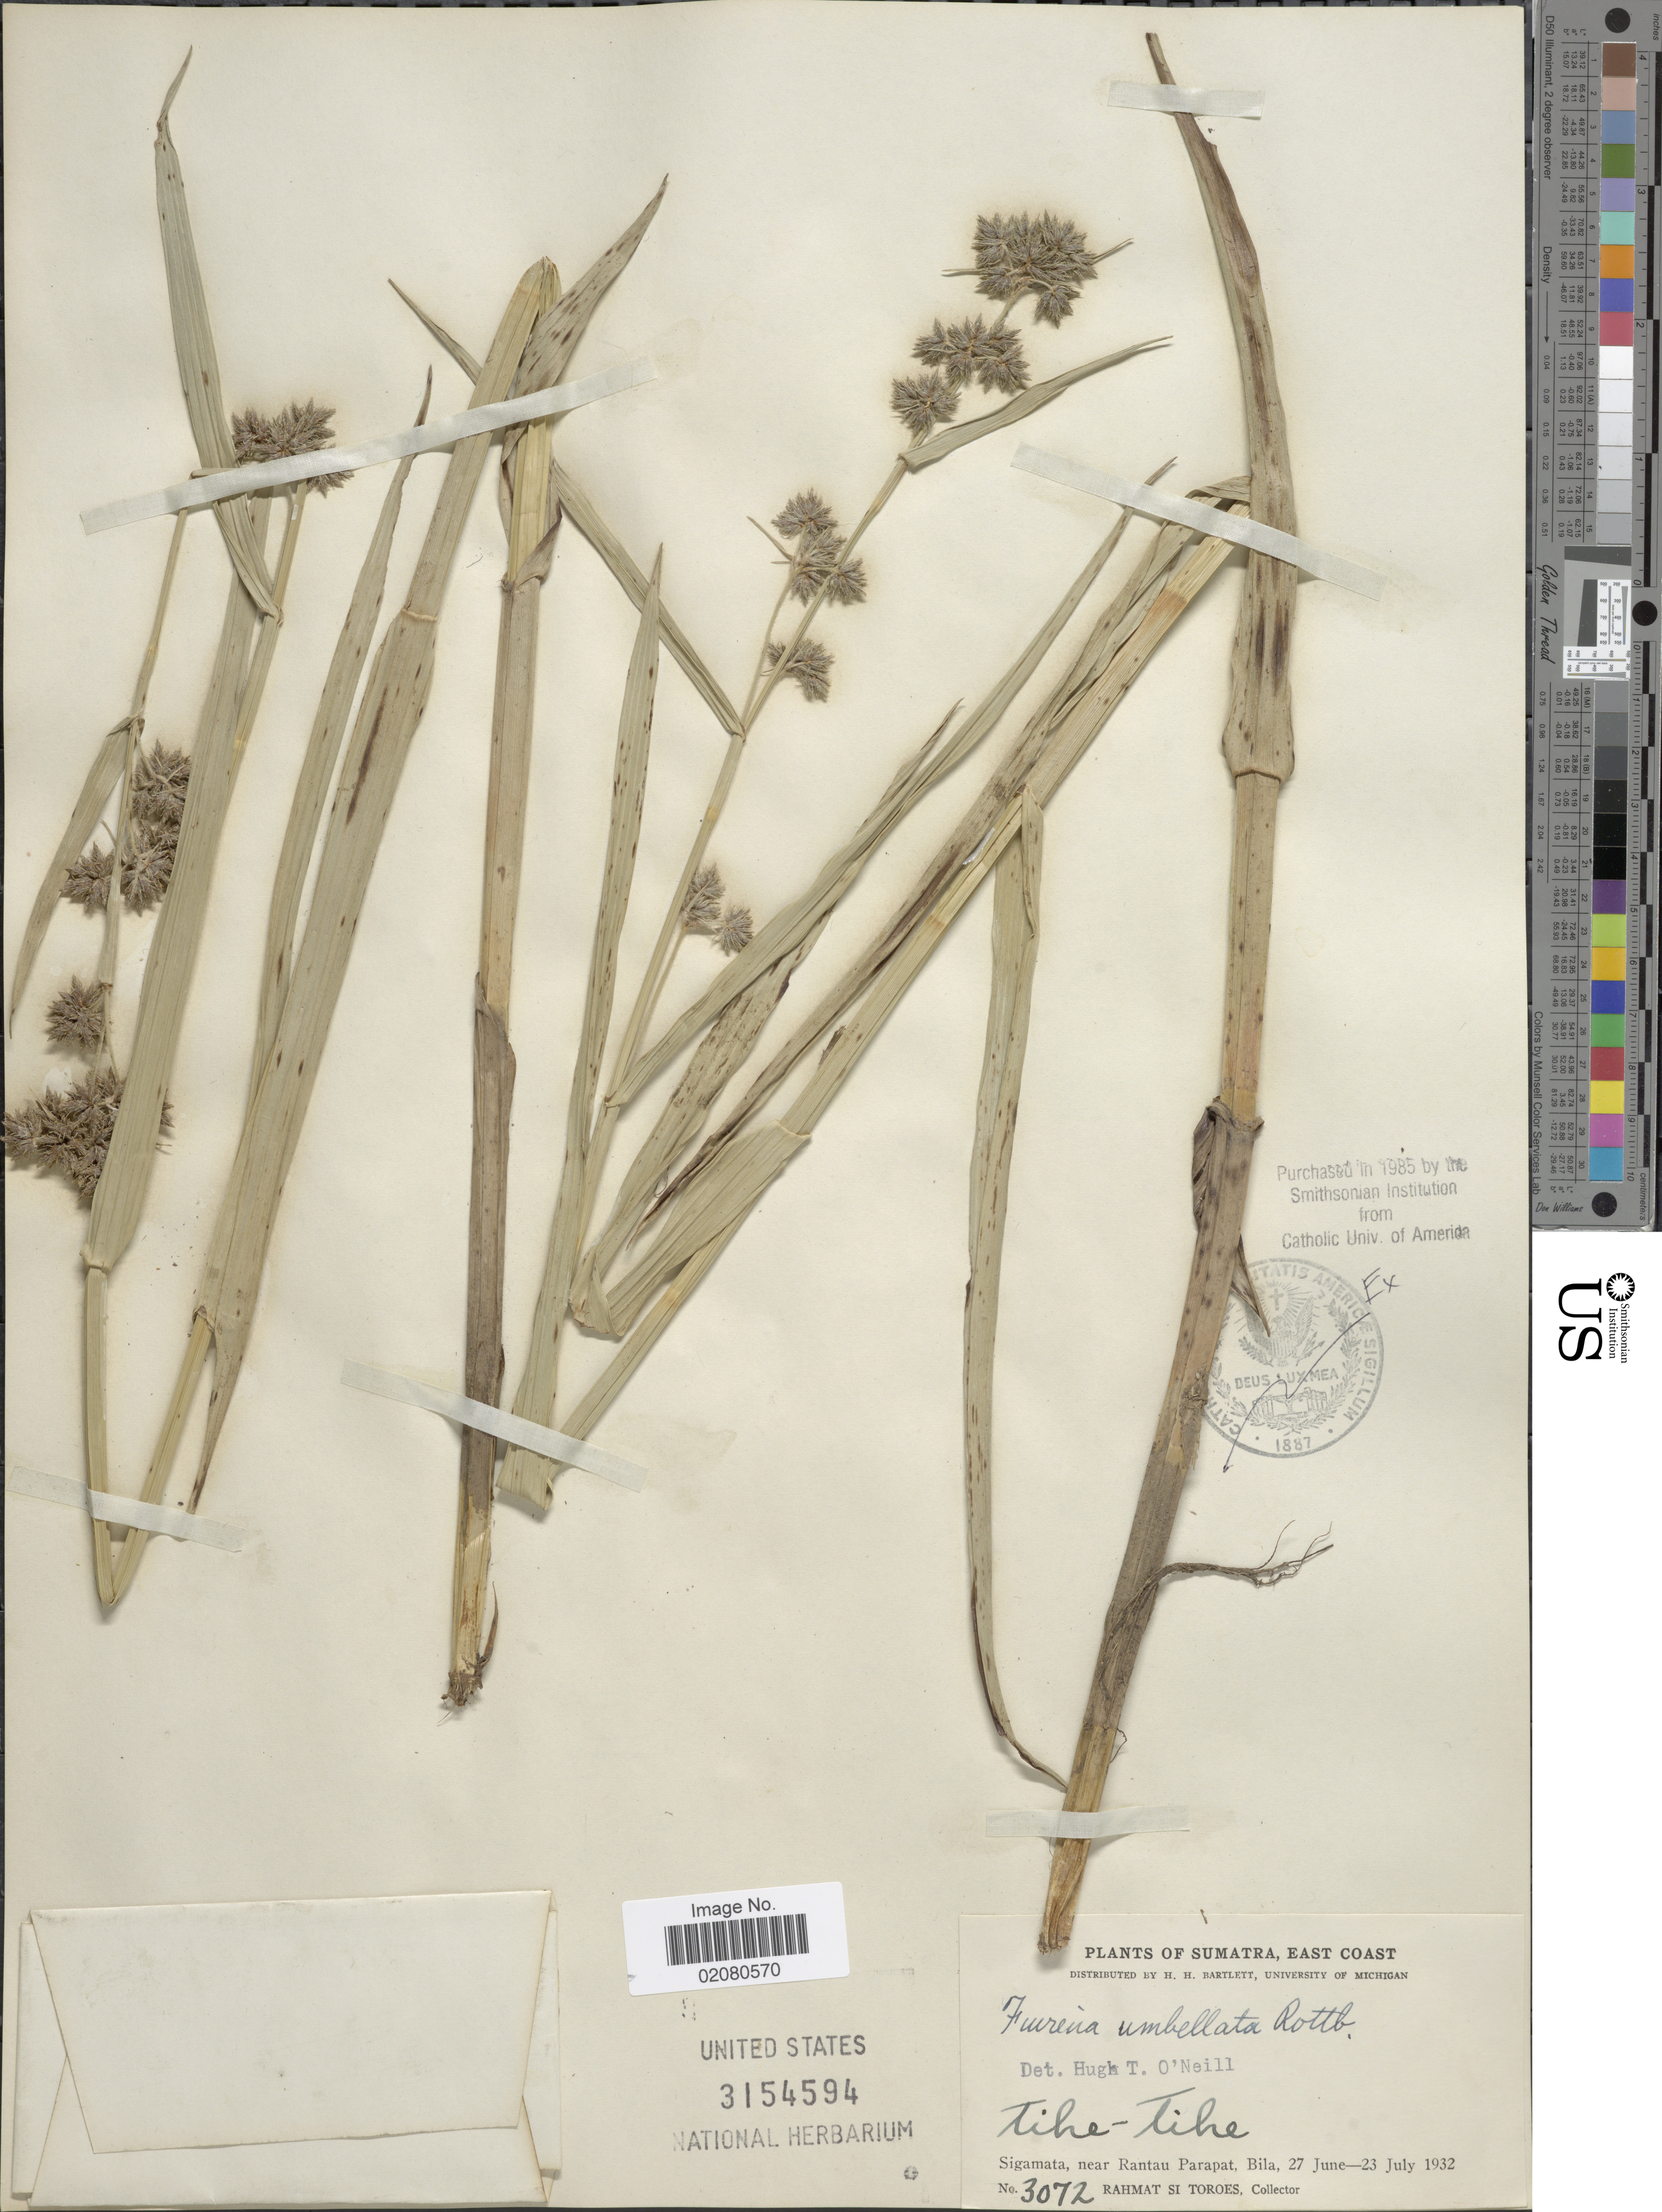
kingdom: Plantae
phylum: Tracheophyta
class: Liliopsida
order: Poales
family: Cyperaceae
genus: Fuirena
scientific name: Fuirena umbellata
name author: Rottb.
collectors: Rahmat Si Boeea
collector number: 3072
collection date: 1932-06-27/1932-07-23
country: Indonesia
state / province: Sumatra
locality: Sumatra, east Coast, Sigamata, near Rantau Parapat, Bila.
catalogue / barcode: US 3154594